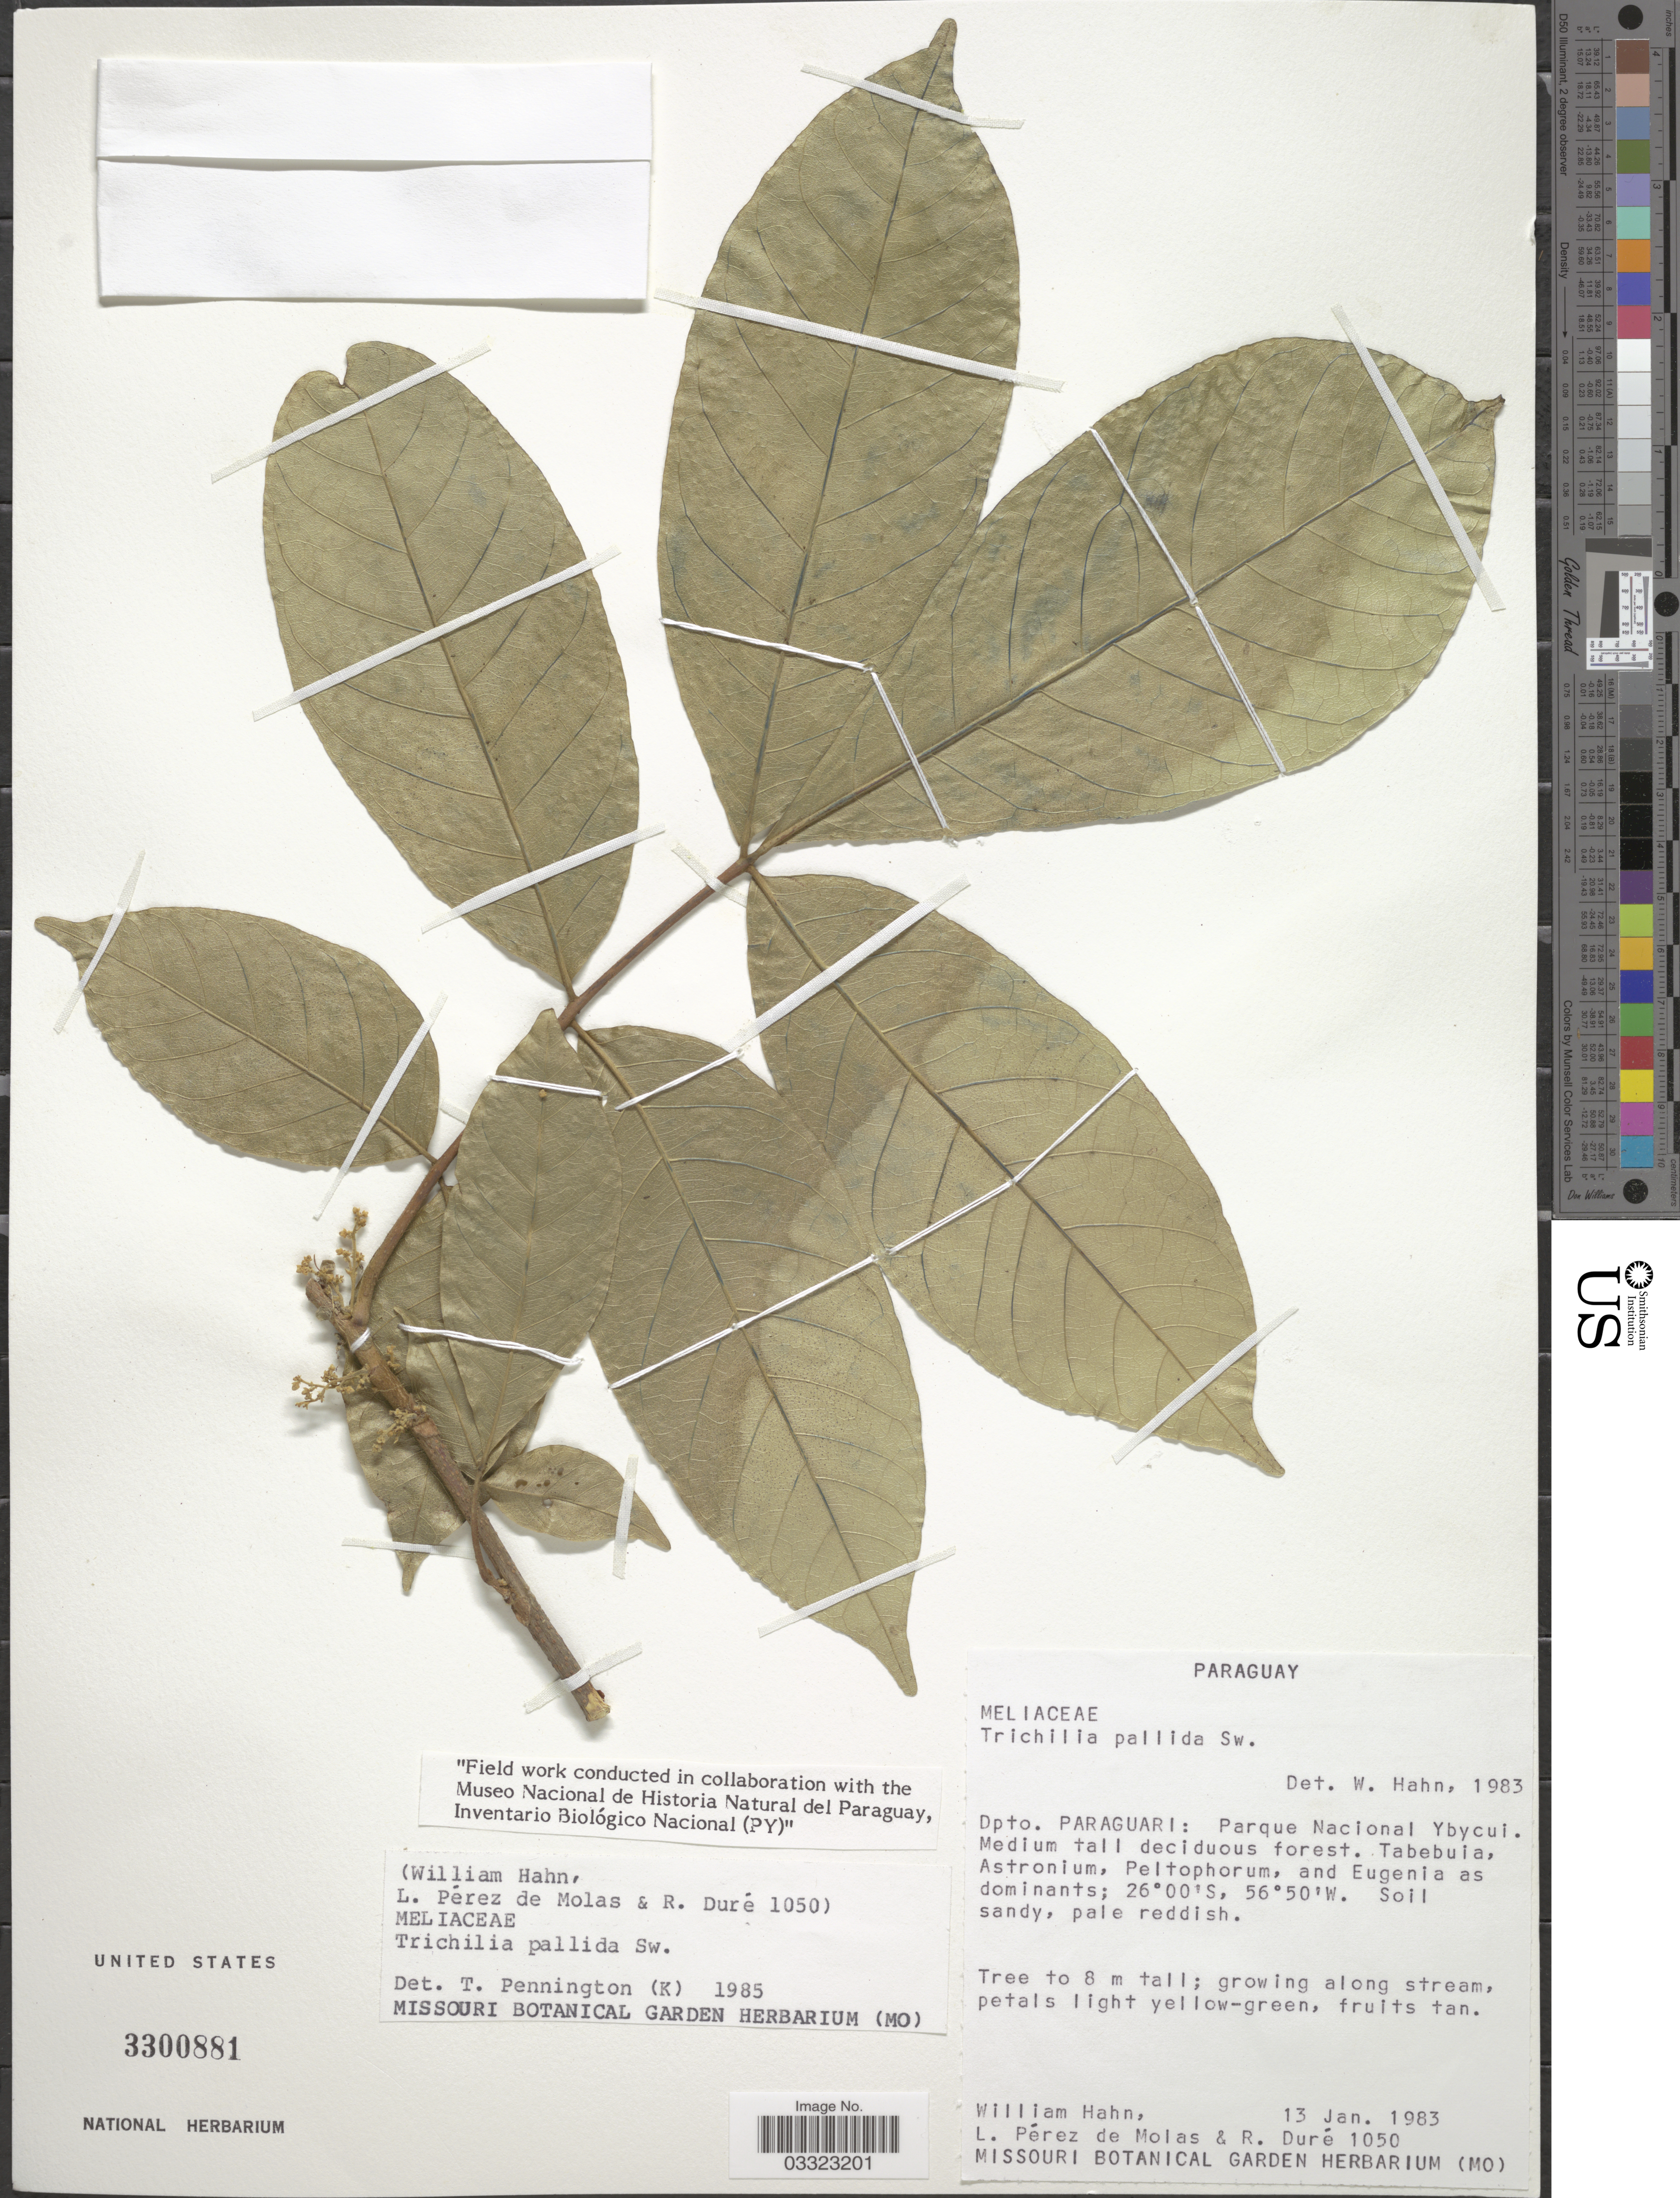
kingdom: Plantae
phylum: Tracheophyta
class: Magnoliopsida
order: Sapindales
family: Meliaceae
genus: Trichilia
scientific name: Trichilia pallida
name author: Sw.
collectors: W. Hahn, L. Perez de Molas & R. Duré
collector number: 1050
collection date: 1983-01-13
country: Paraguay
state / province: Paraguari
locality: Dpto. Paraguari: Parque Nacional Ybycui.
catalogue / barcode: US 3300881